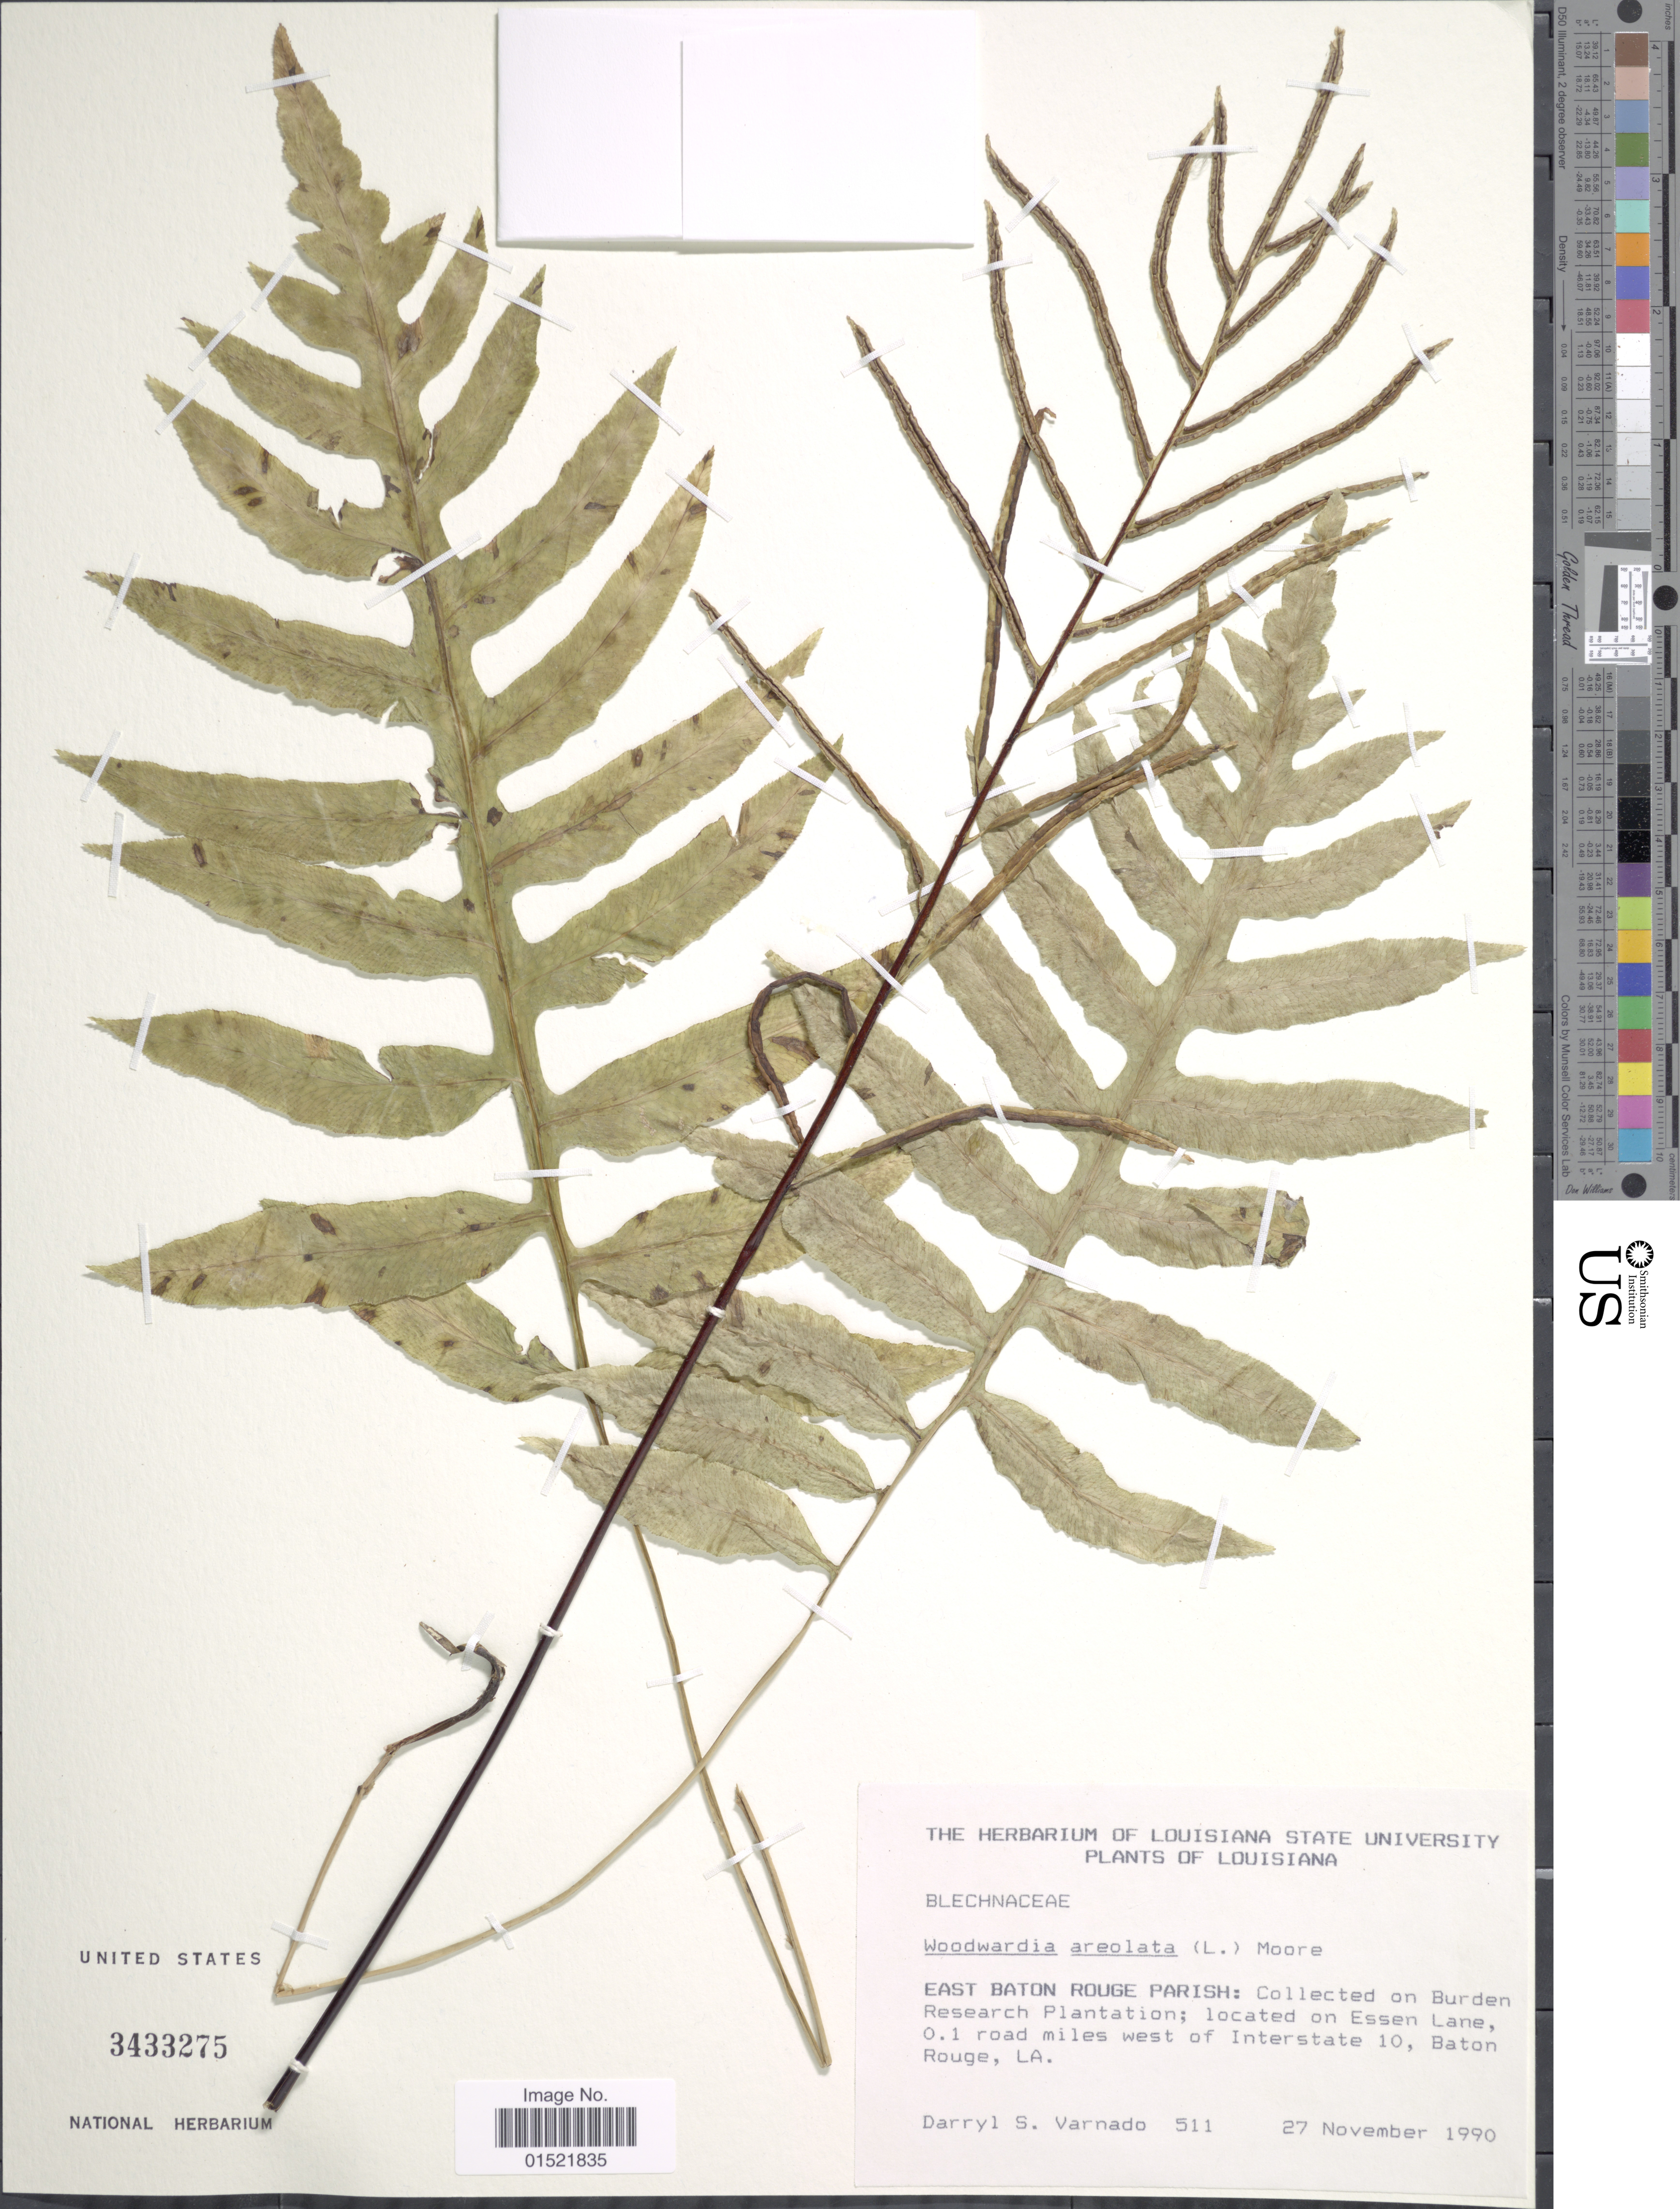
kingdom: Plantae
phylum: Tracheophyta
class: Polypodiopsida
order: Polypodiales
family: Blechnaceae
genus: Woodwardia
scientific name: Woodwardia areolata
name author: (L.) T. Moore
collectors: D. Varnado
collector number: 511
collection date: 1990-11-27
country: United States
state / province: Louisiana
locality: East Baton Rouge Parish: Burden Research Plantation; Essen Lane, 0.1 road miles west of Interstate 10, Baton Rouge, LA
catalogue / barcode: US 3433275